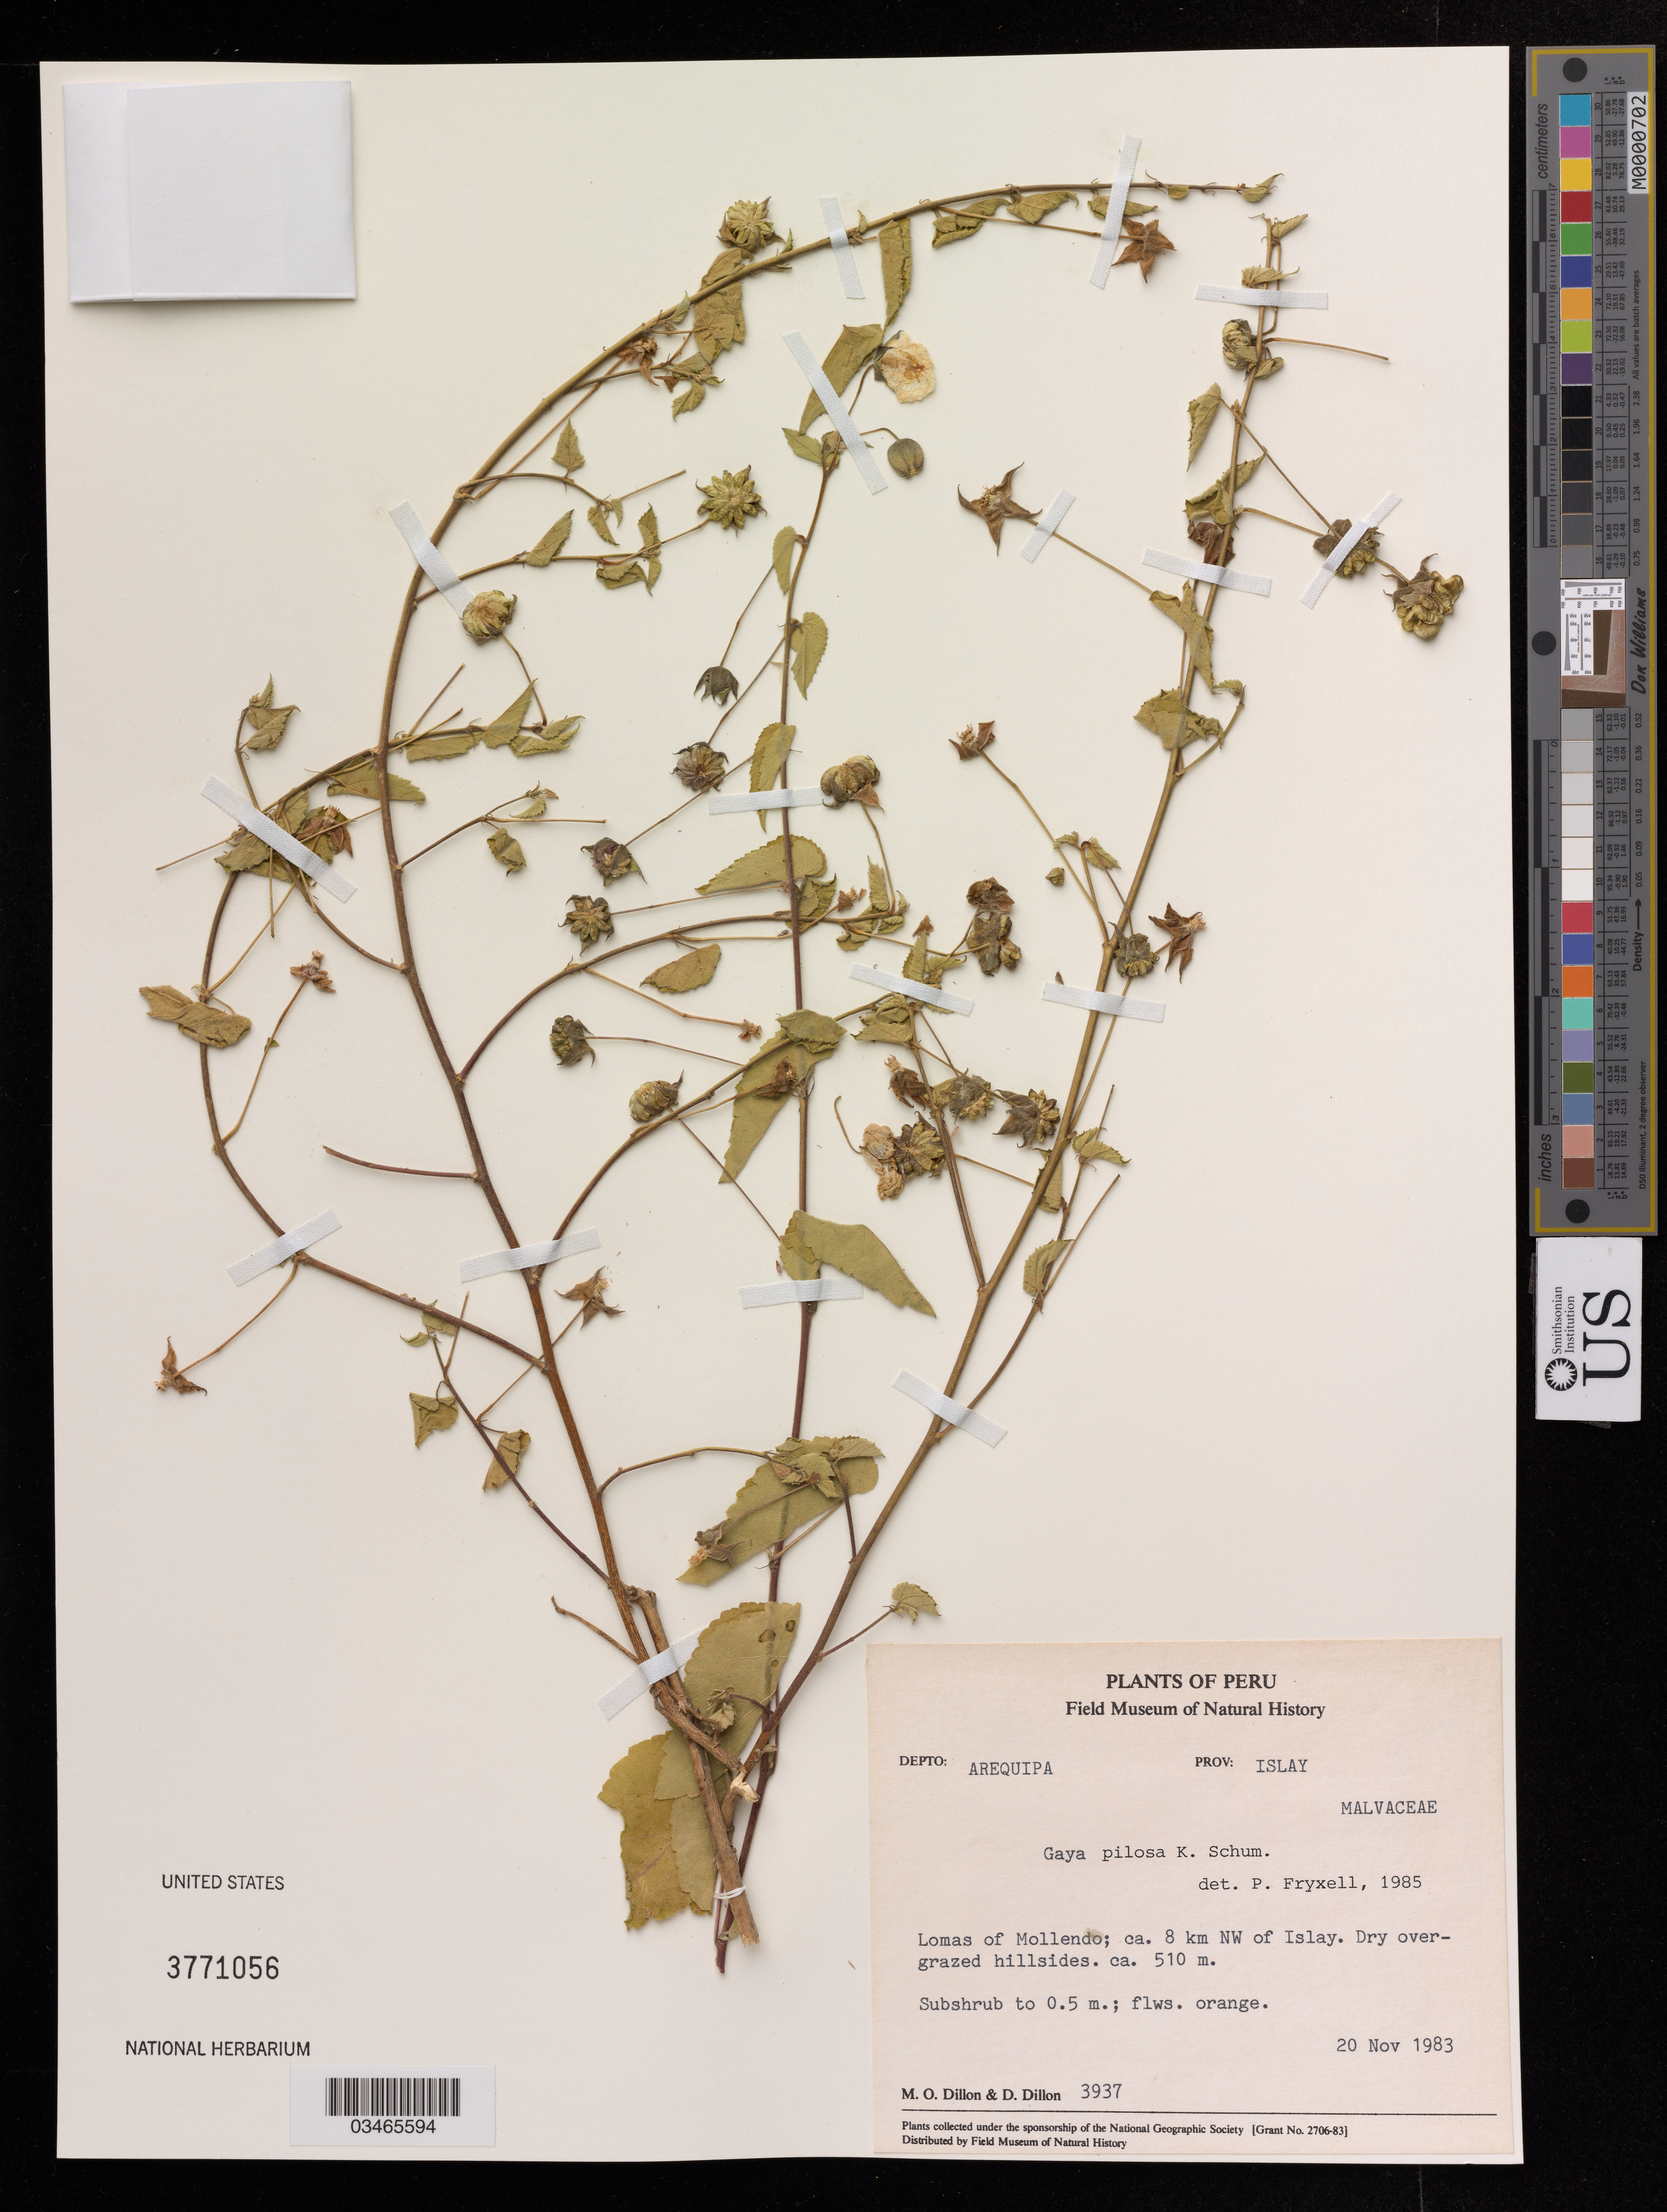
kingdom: Plantae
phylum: Tracheophyta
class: Magnoliopsida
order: Malvales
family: Malvaceae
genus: Gaya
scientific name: Gaya pilosa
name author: K. Schum. in Mart.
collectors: M. O. Dillon & D. Dillon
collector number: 3937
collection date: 1983-11-20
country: Peru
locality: Peru, Islay, Lomas of Mollendo; ca. 8 km NW of Islay.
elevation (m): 510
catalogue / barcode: US 3771056